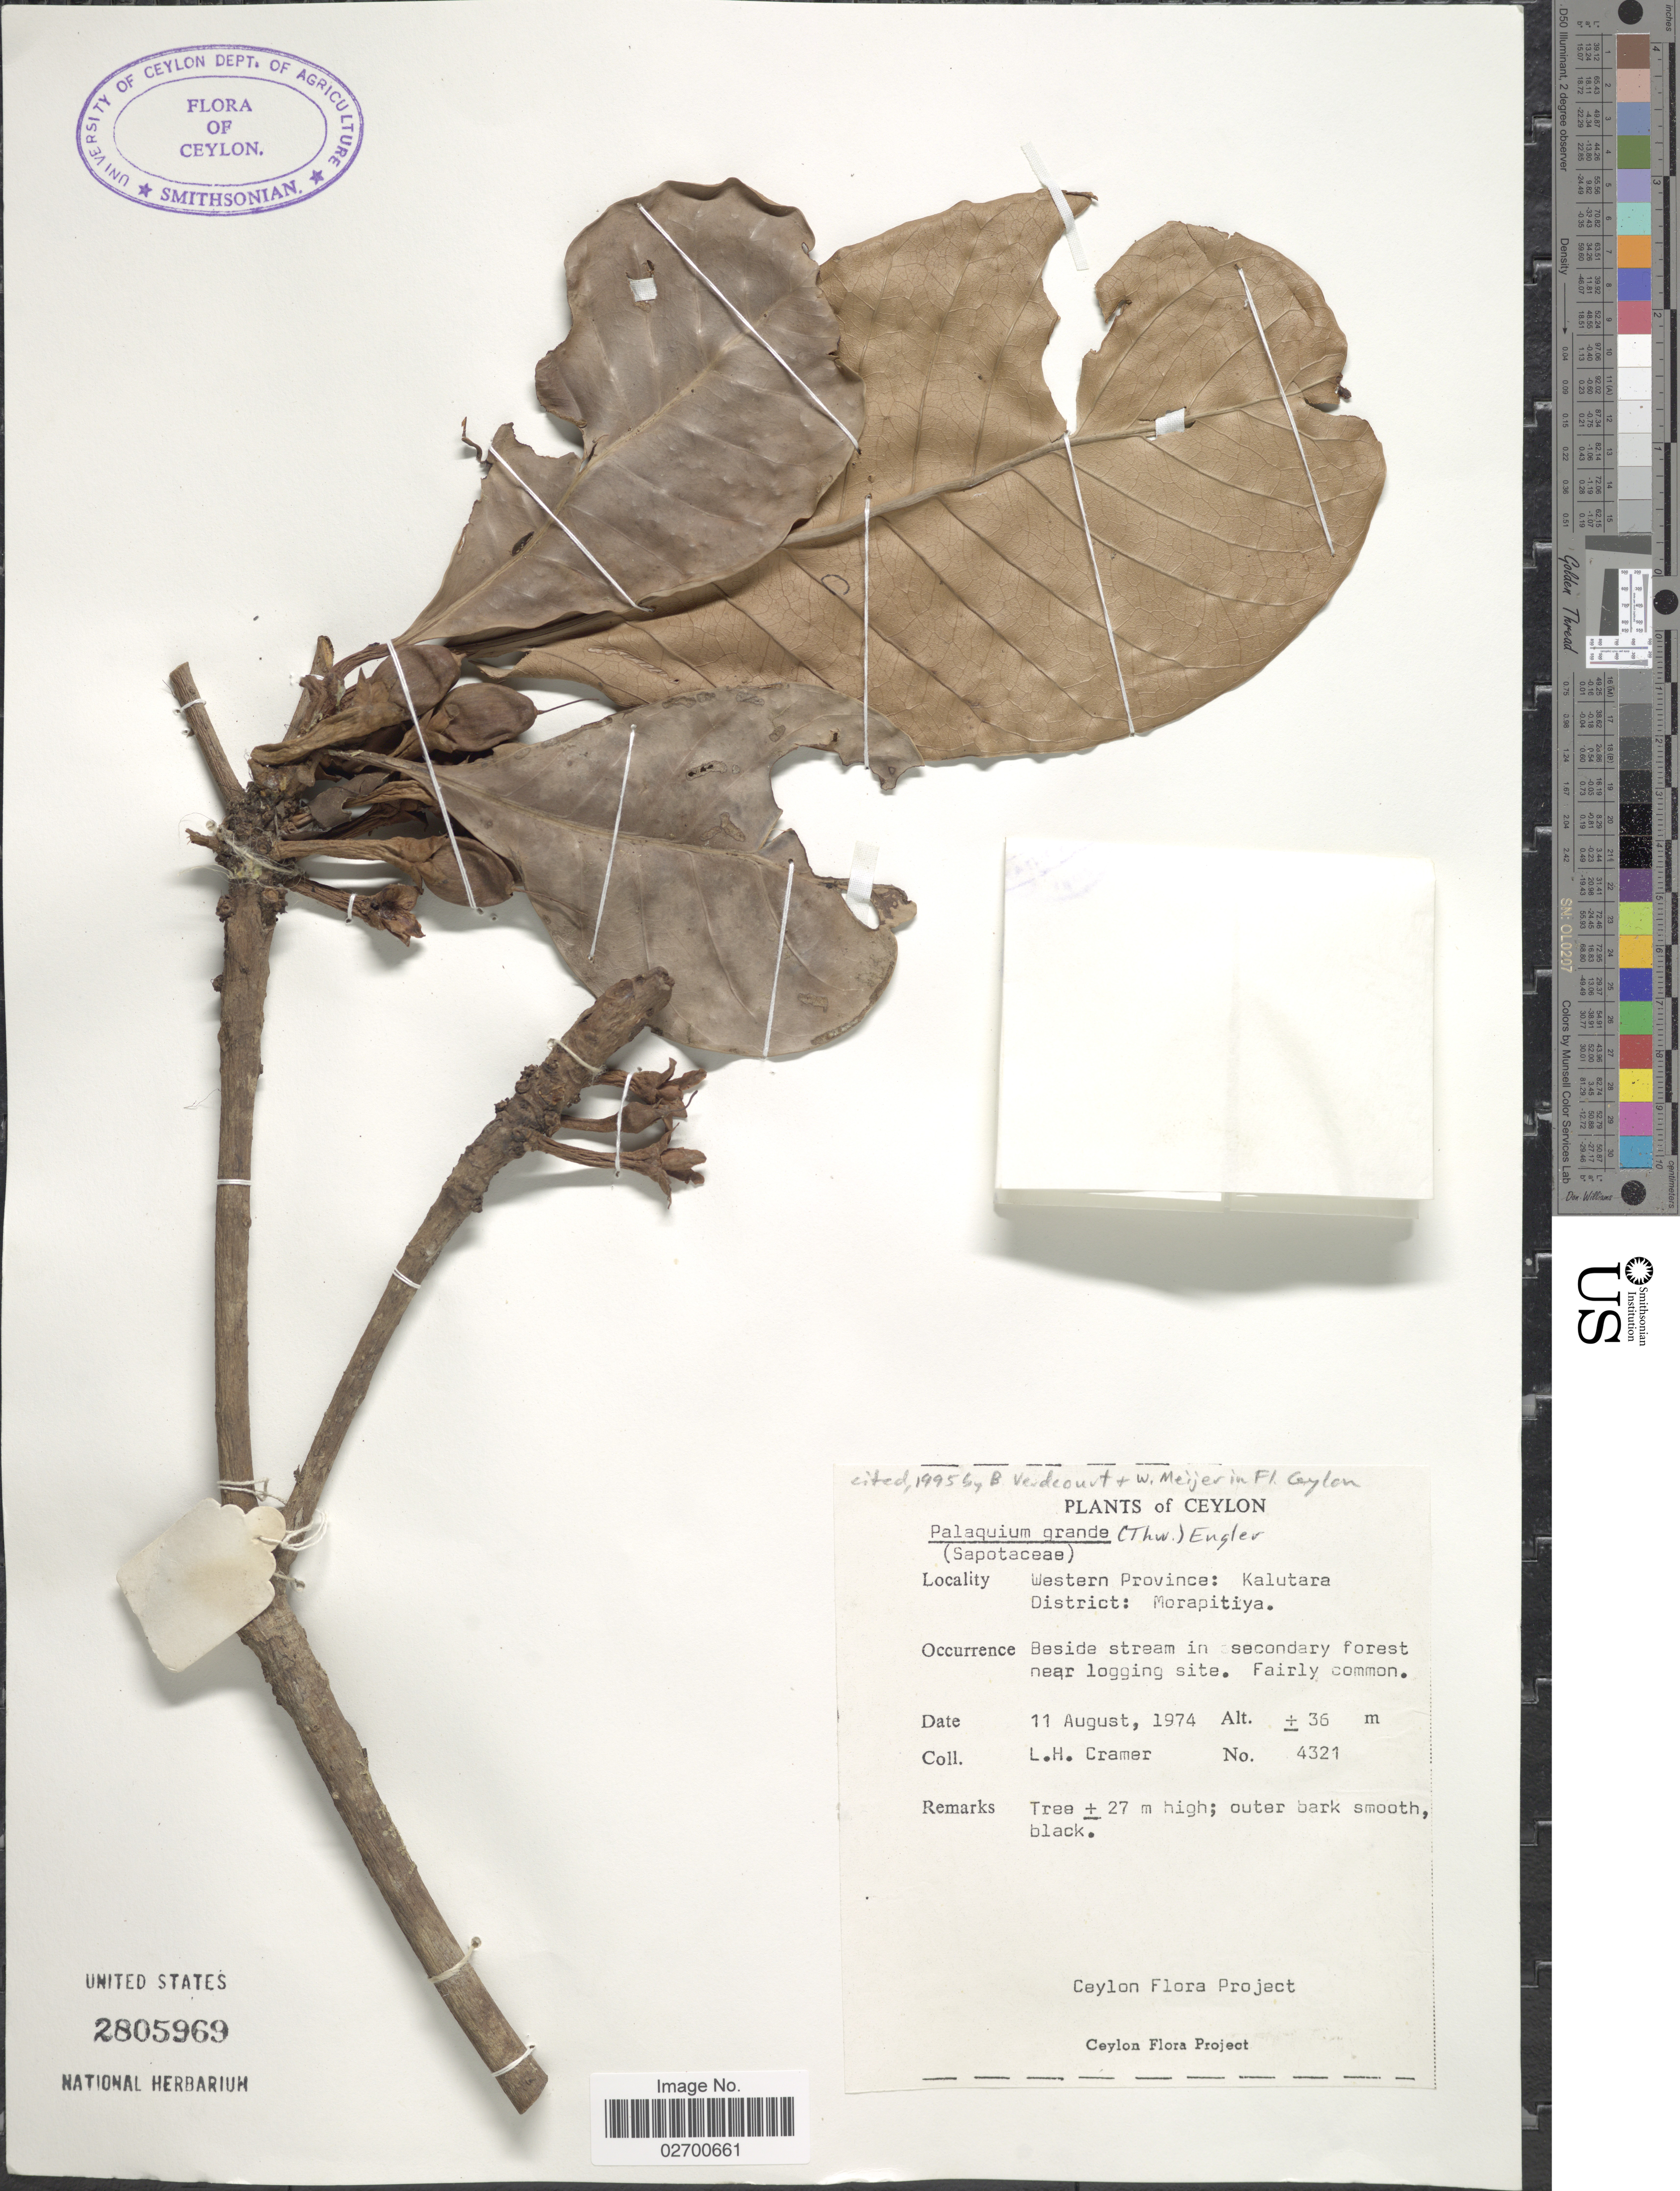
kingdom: Plantae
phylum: Tracheophyta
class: Magnoliopsida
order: Ericales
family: Sapotaceae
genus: Palaquium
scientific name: Palaquium grande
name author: (Thwaites) Engl.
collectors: L. H. Cramer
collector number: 4321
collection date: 1974-08-11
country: Sri Lanka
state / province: Western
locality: Ceylon, Western Province: Kalutara District:Morapitiya. Beside stream in secondary forest near logging site.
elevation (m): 36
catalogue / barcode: US 2805969